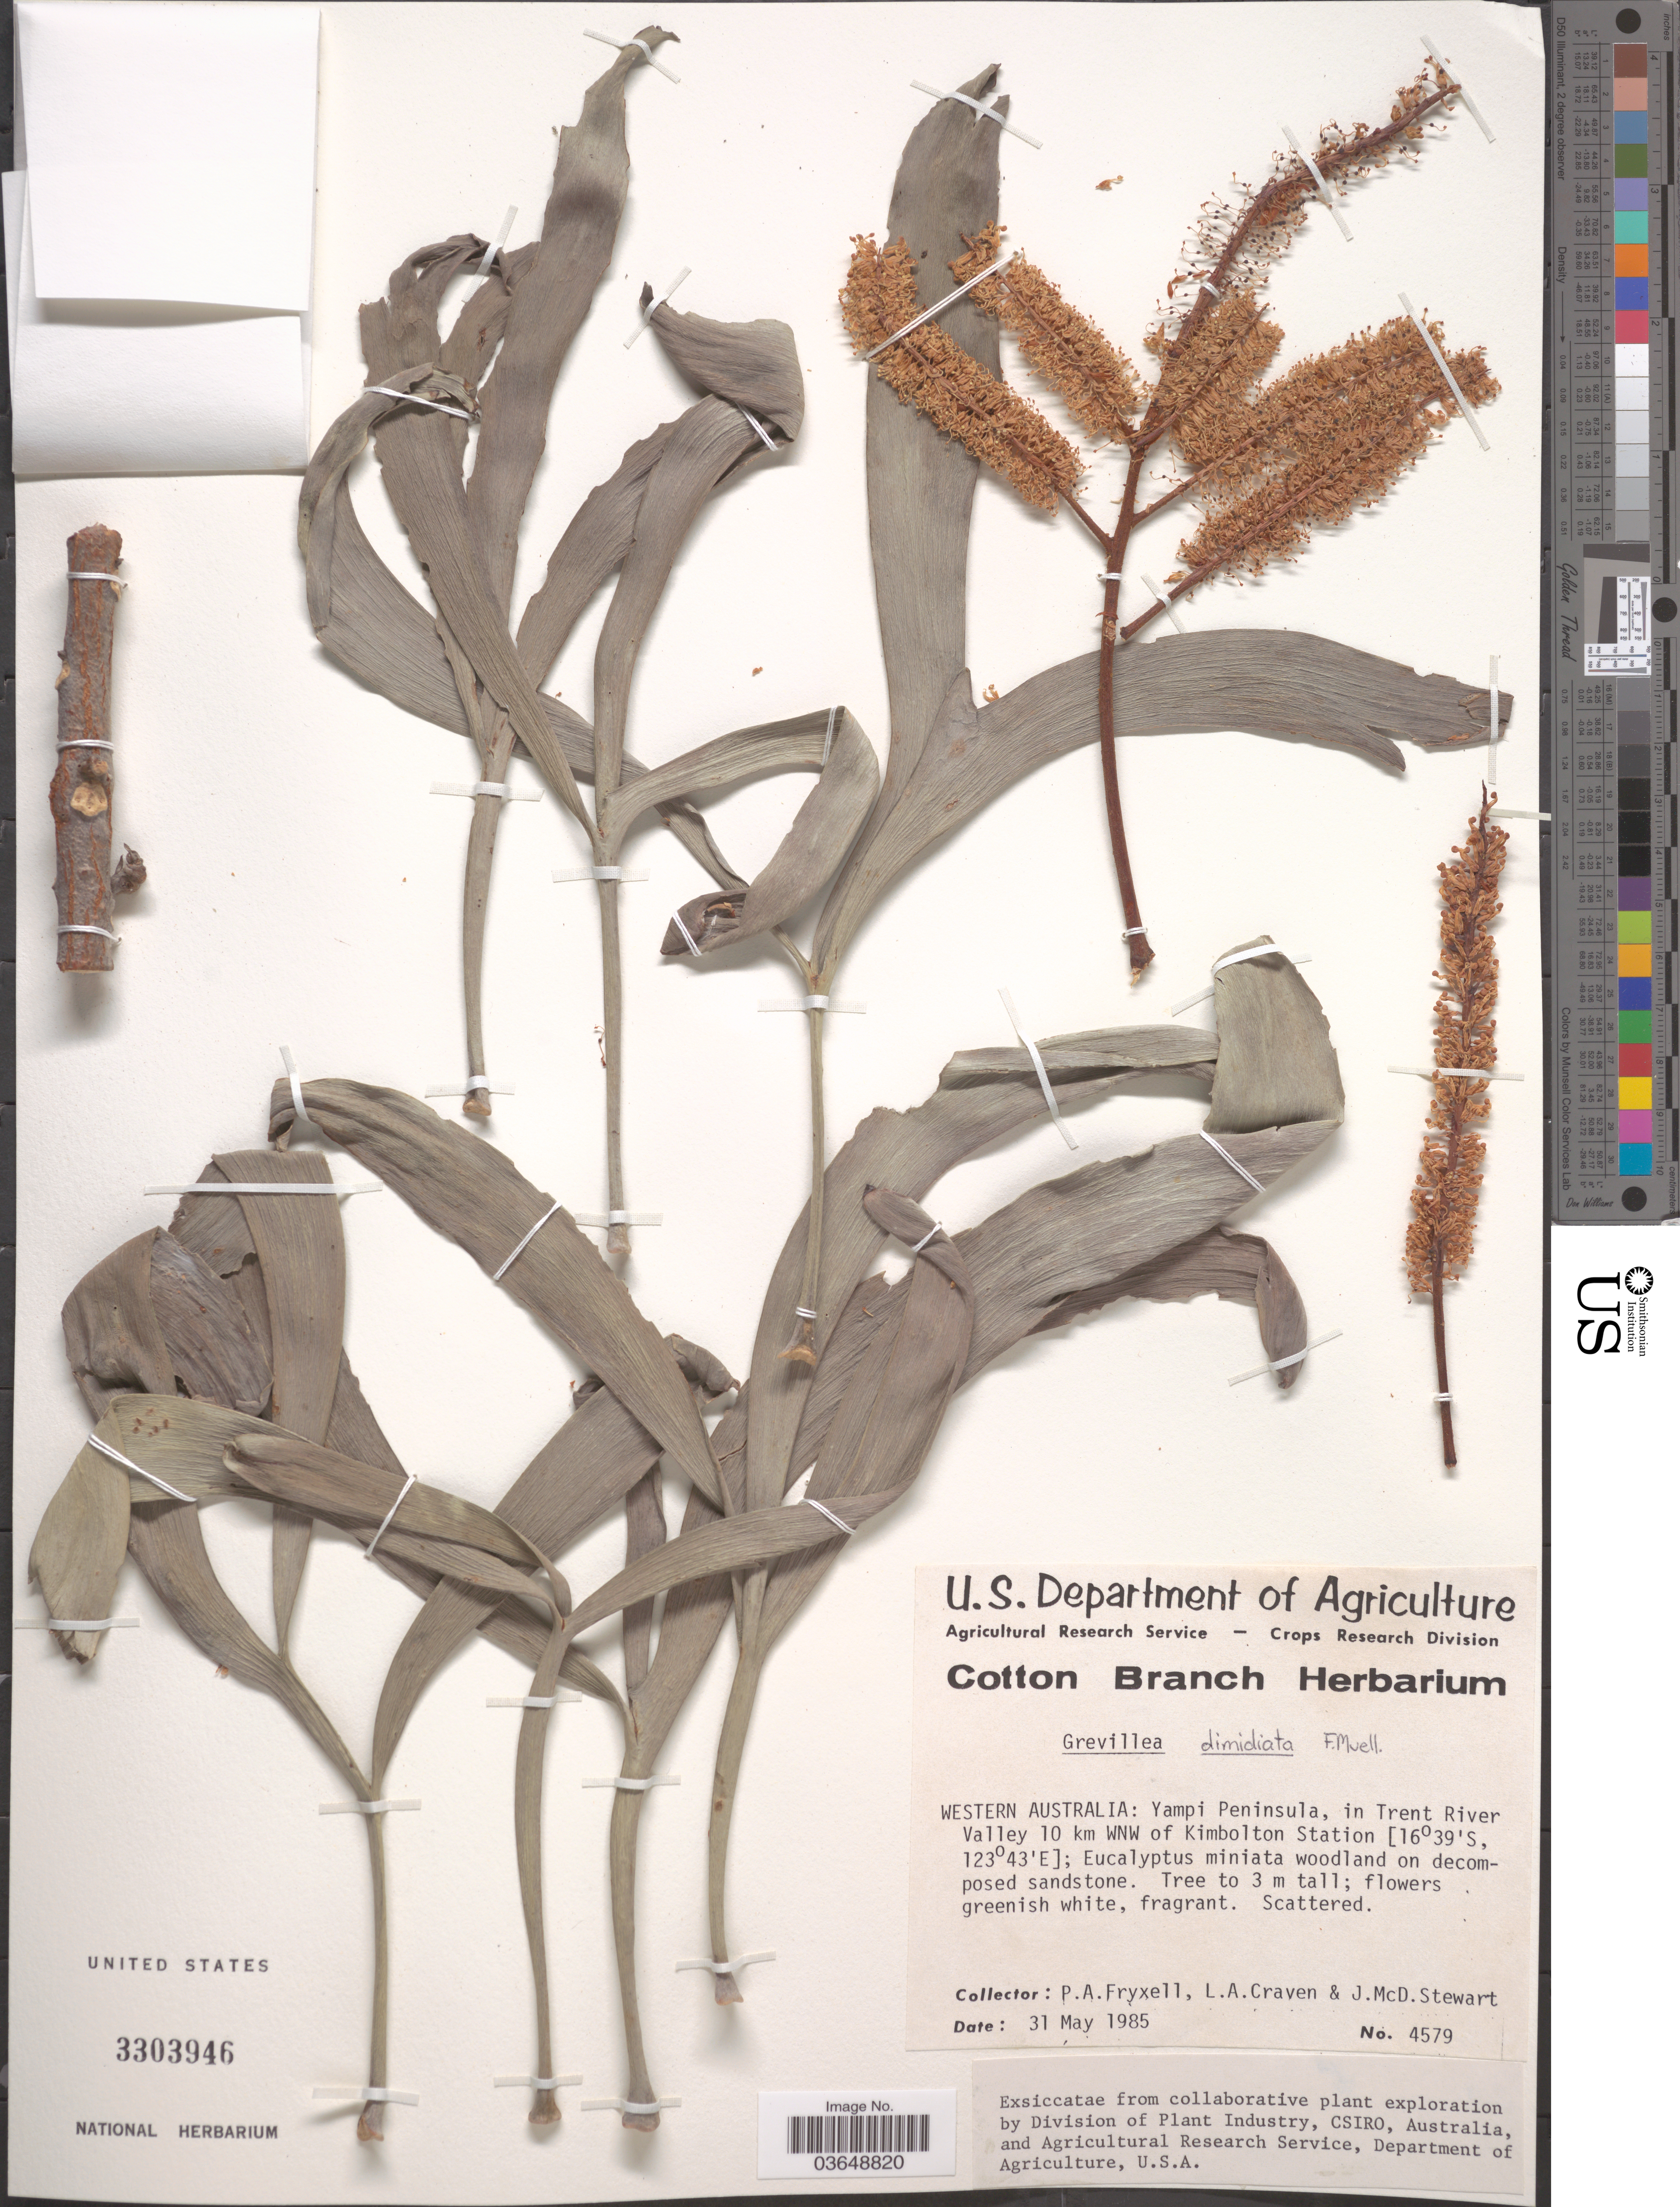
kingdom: Plantae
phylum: Tracheophyta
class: Magnoliopsida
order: Proteales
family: Proteaceae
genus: Grevillea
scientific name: Grevillea dimidiata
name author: F. Muell.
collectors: P. A. Fryxell, L. A. Craven & J. Stewart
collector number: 4579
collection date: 1985-05-31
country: Australia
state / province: Western Australia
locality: Yampi Peninsula, in Trent River Valley 10 km WNW of Kimbolton Station.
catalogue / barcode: US 3303946